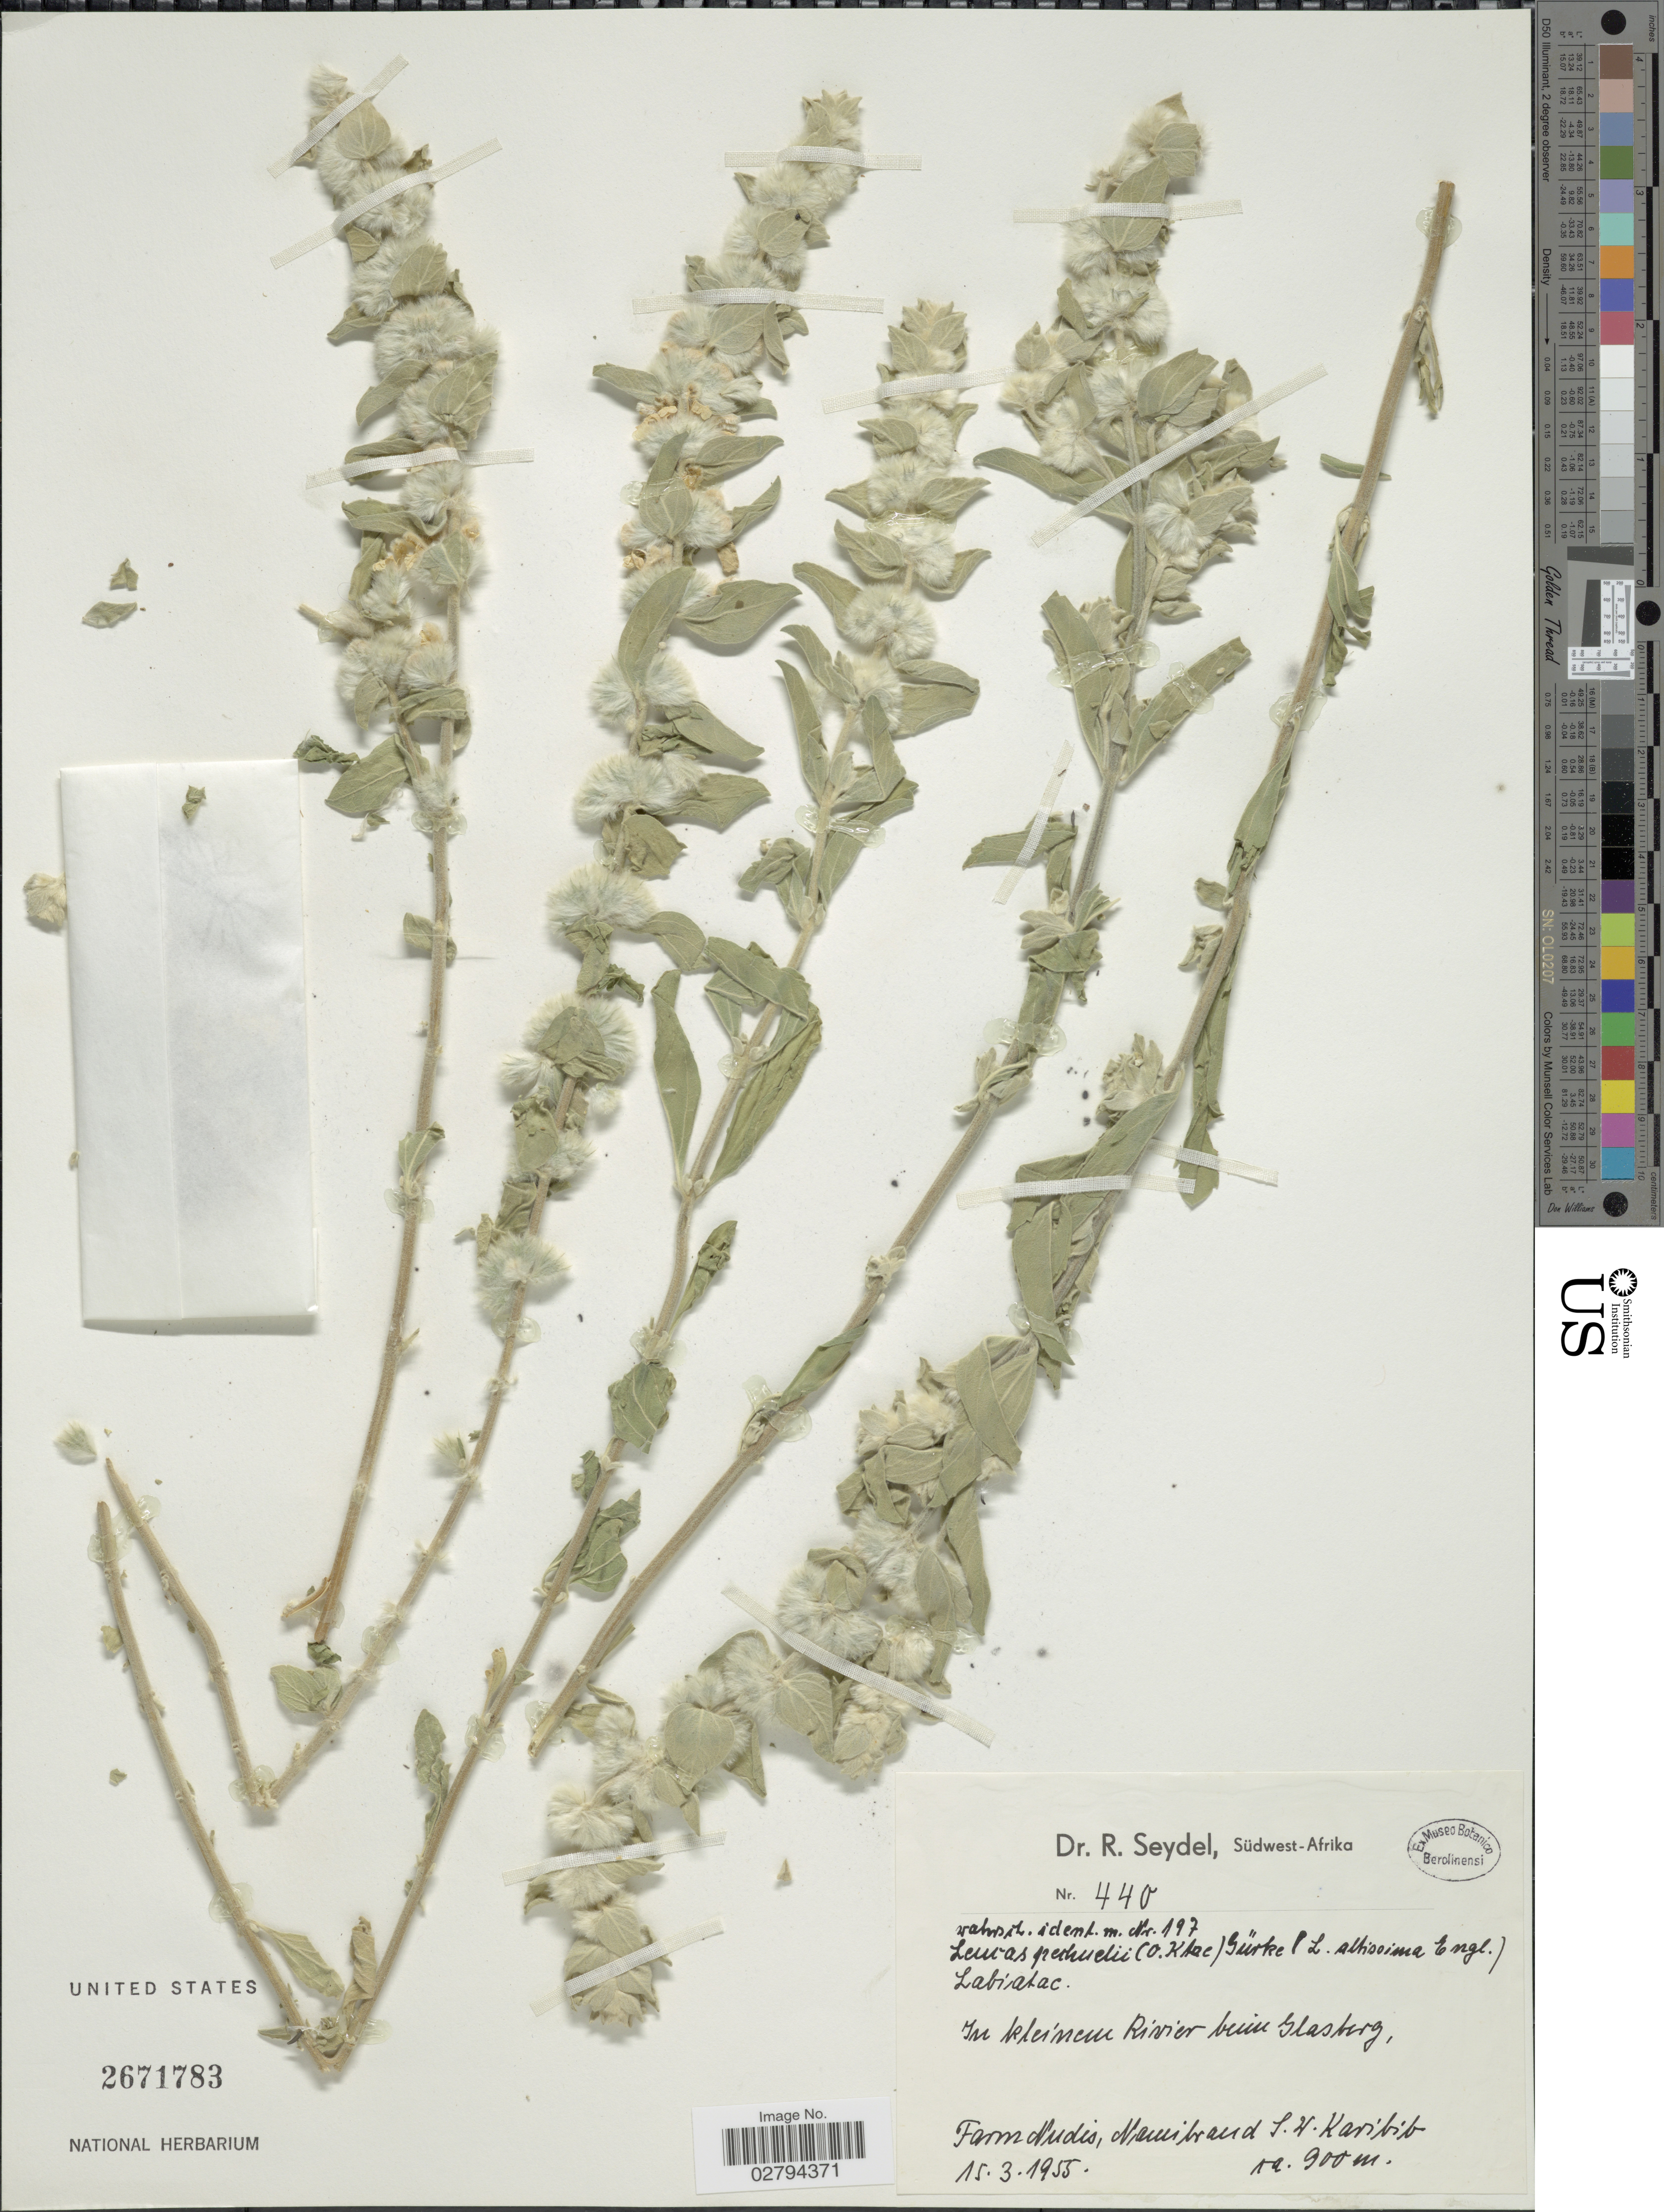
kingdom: Plantae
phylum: Tracheophyta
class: Magnoliopsida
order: Lamiales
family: Lamiaceae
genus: Leucas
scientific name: Leucas pechuelii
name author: (Kuntze) Baker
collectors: R. Seydel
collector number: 440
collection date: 1955-03-15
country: Namibia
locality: Südwest- Afrika. In kleinen Rivier bein Glasberg [in little river? at Glasberg]. Farm Nudis, Namibrand, S.W. Karibib.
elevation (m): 900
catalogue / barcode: US 2671783